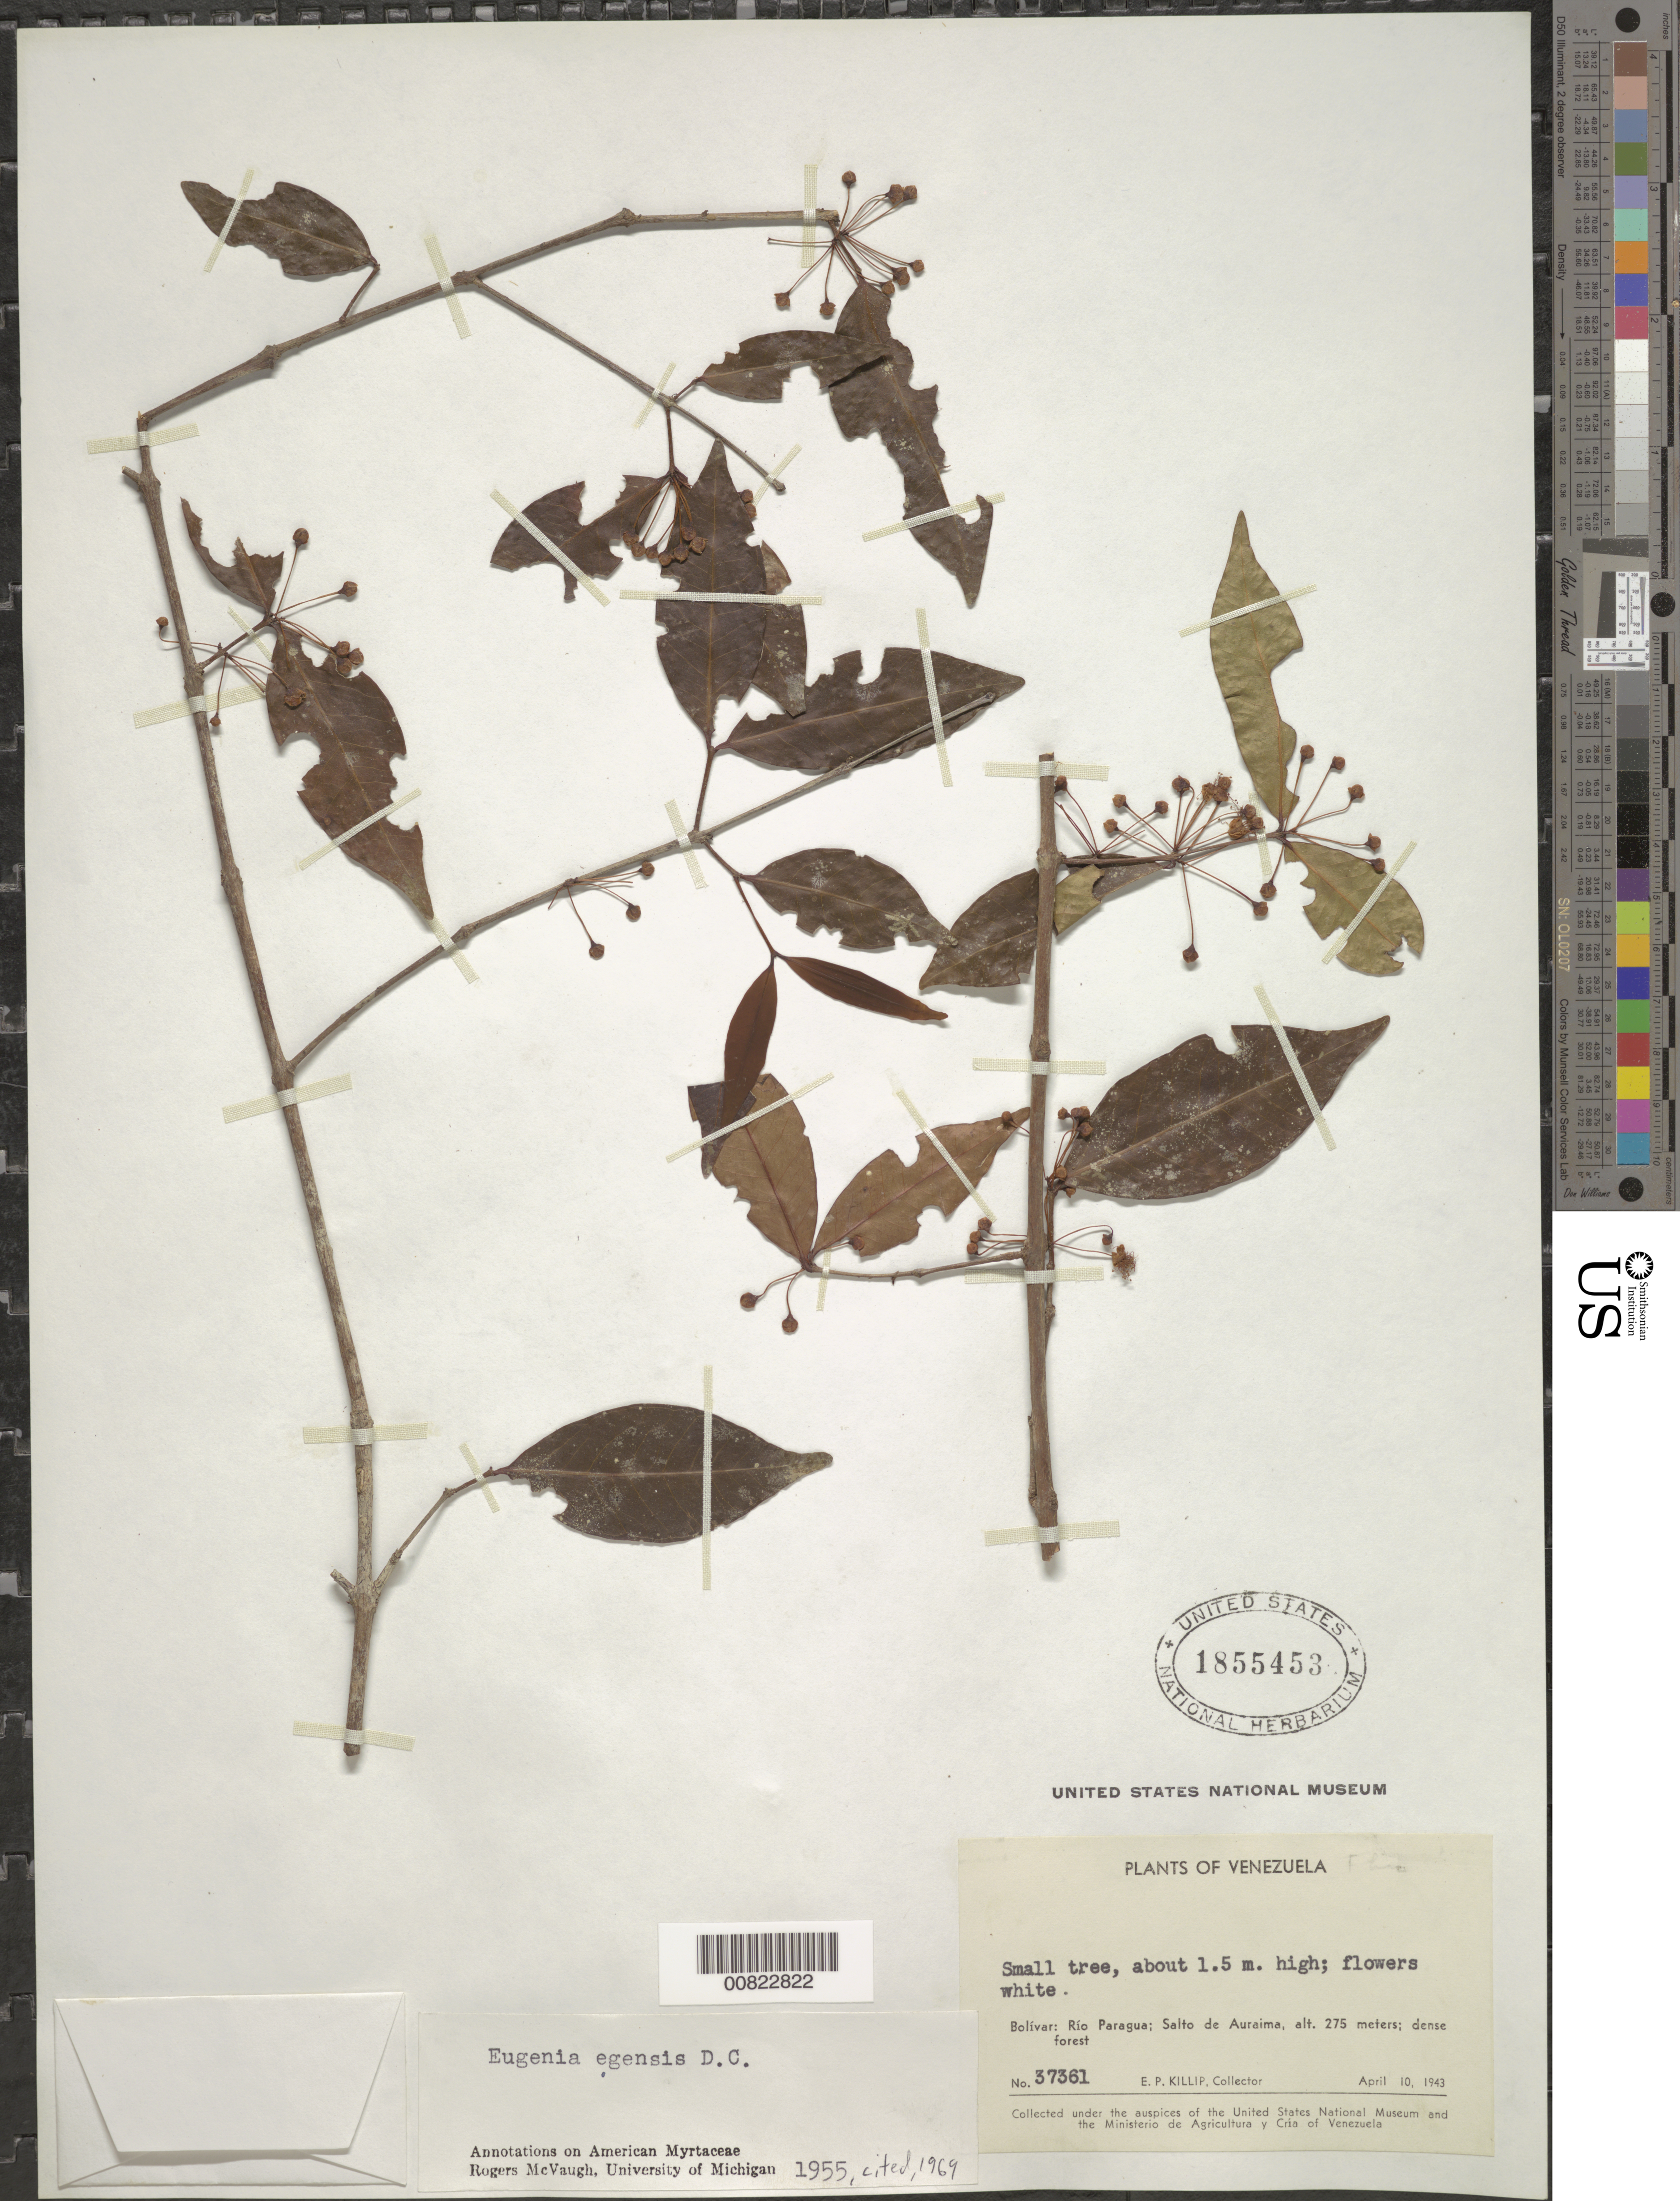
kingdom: Plantae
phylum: Tracheophyta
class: Magnoliopsida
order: Myrtales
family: Myrtaceae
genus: Eugenia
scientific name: Eugenia egensis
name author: DC.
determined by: McVaugh, R.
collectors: E. P. Killip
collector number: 37361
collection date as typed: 10-Apr-43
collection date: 1943-04-10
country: Venezuela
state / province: Bolívar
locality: Salto de Auraima, Río Paragua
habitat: Dense forest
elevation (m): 275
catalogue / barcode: US 1855453